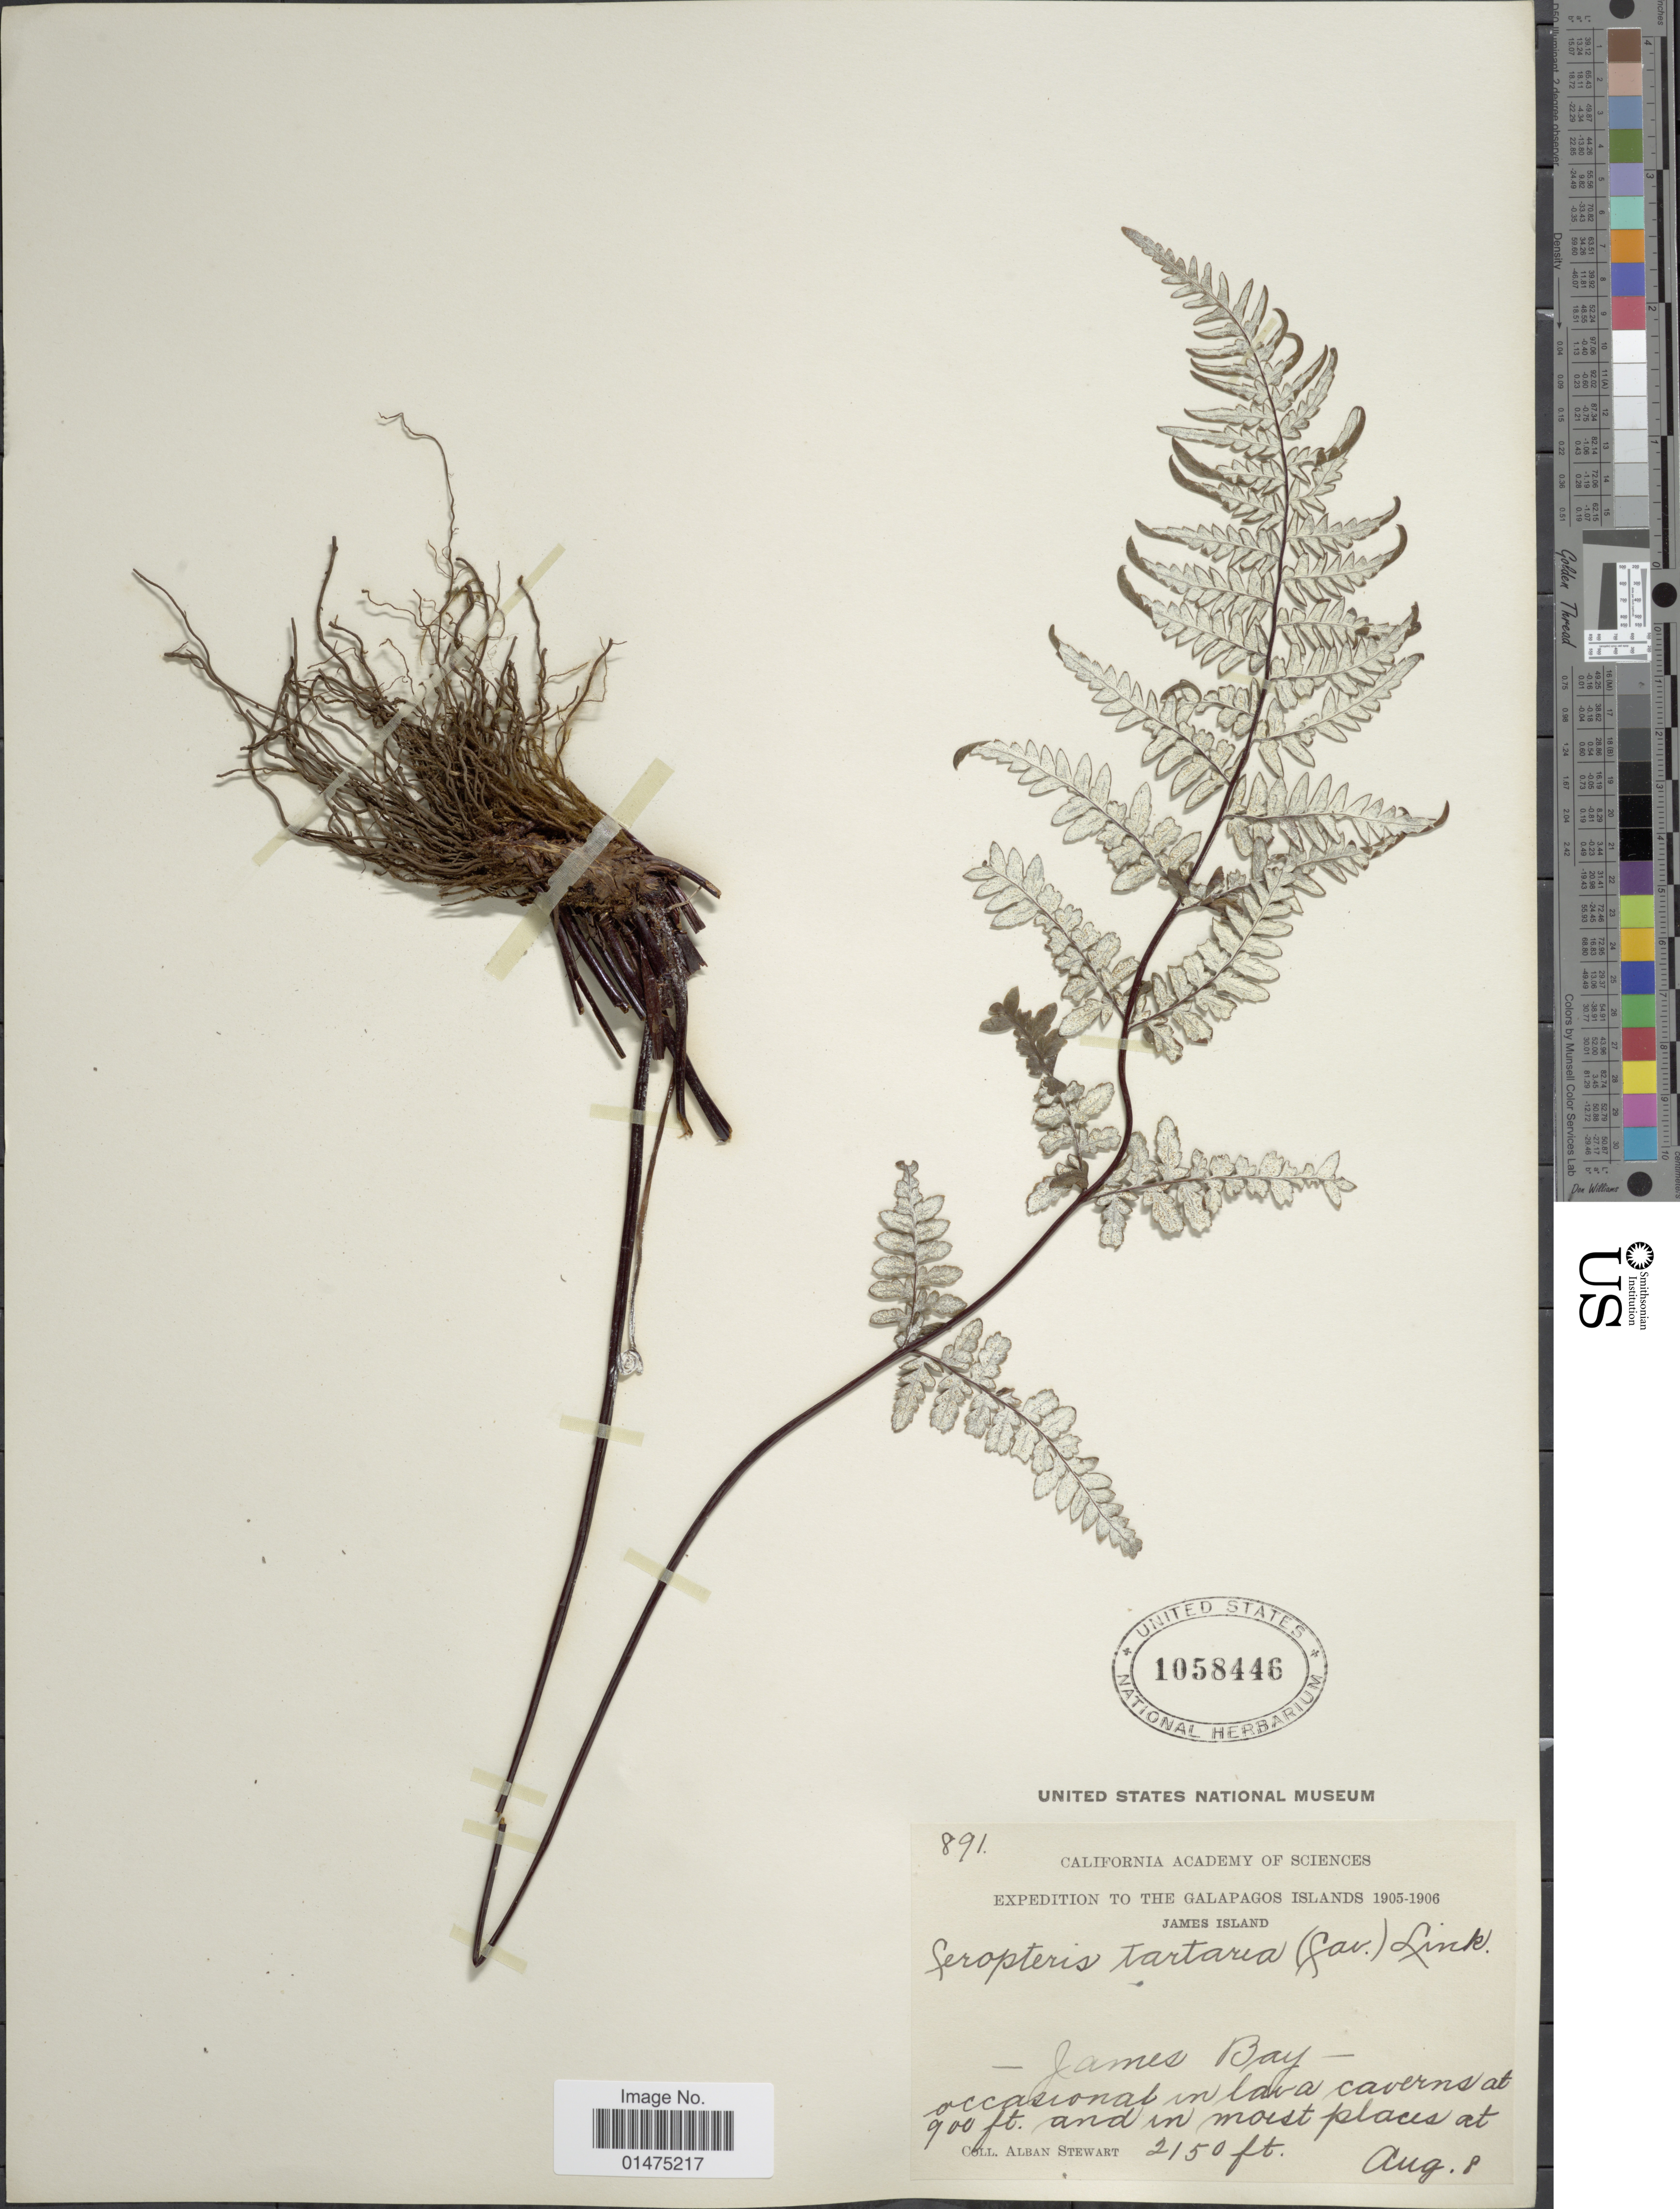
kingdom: Plantae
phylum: Tracheophyta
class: Polypodiopsida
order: Polypodiales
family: Pteridaceae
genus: Pityrogramma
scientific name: Pityrogramma tartarea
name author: (Cav.) Maxon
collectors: A. Stewart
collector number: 891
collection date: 1905-08-08/1906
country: Ecuador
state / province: Colón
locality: Galapagos Island, James Island, James Bay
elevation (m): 655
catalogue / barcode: US 1058446